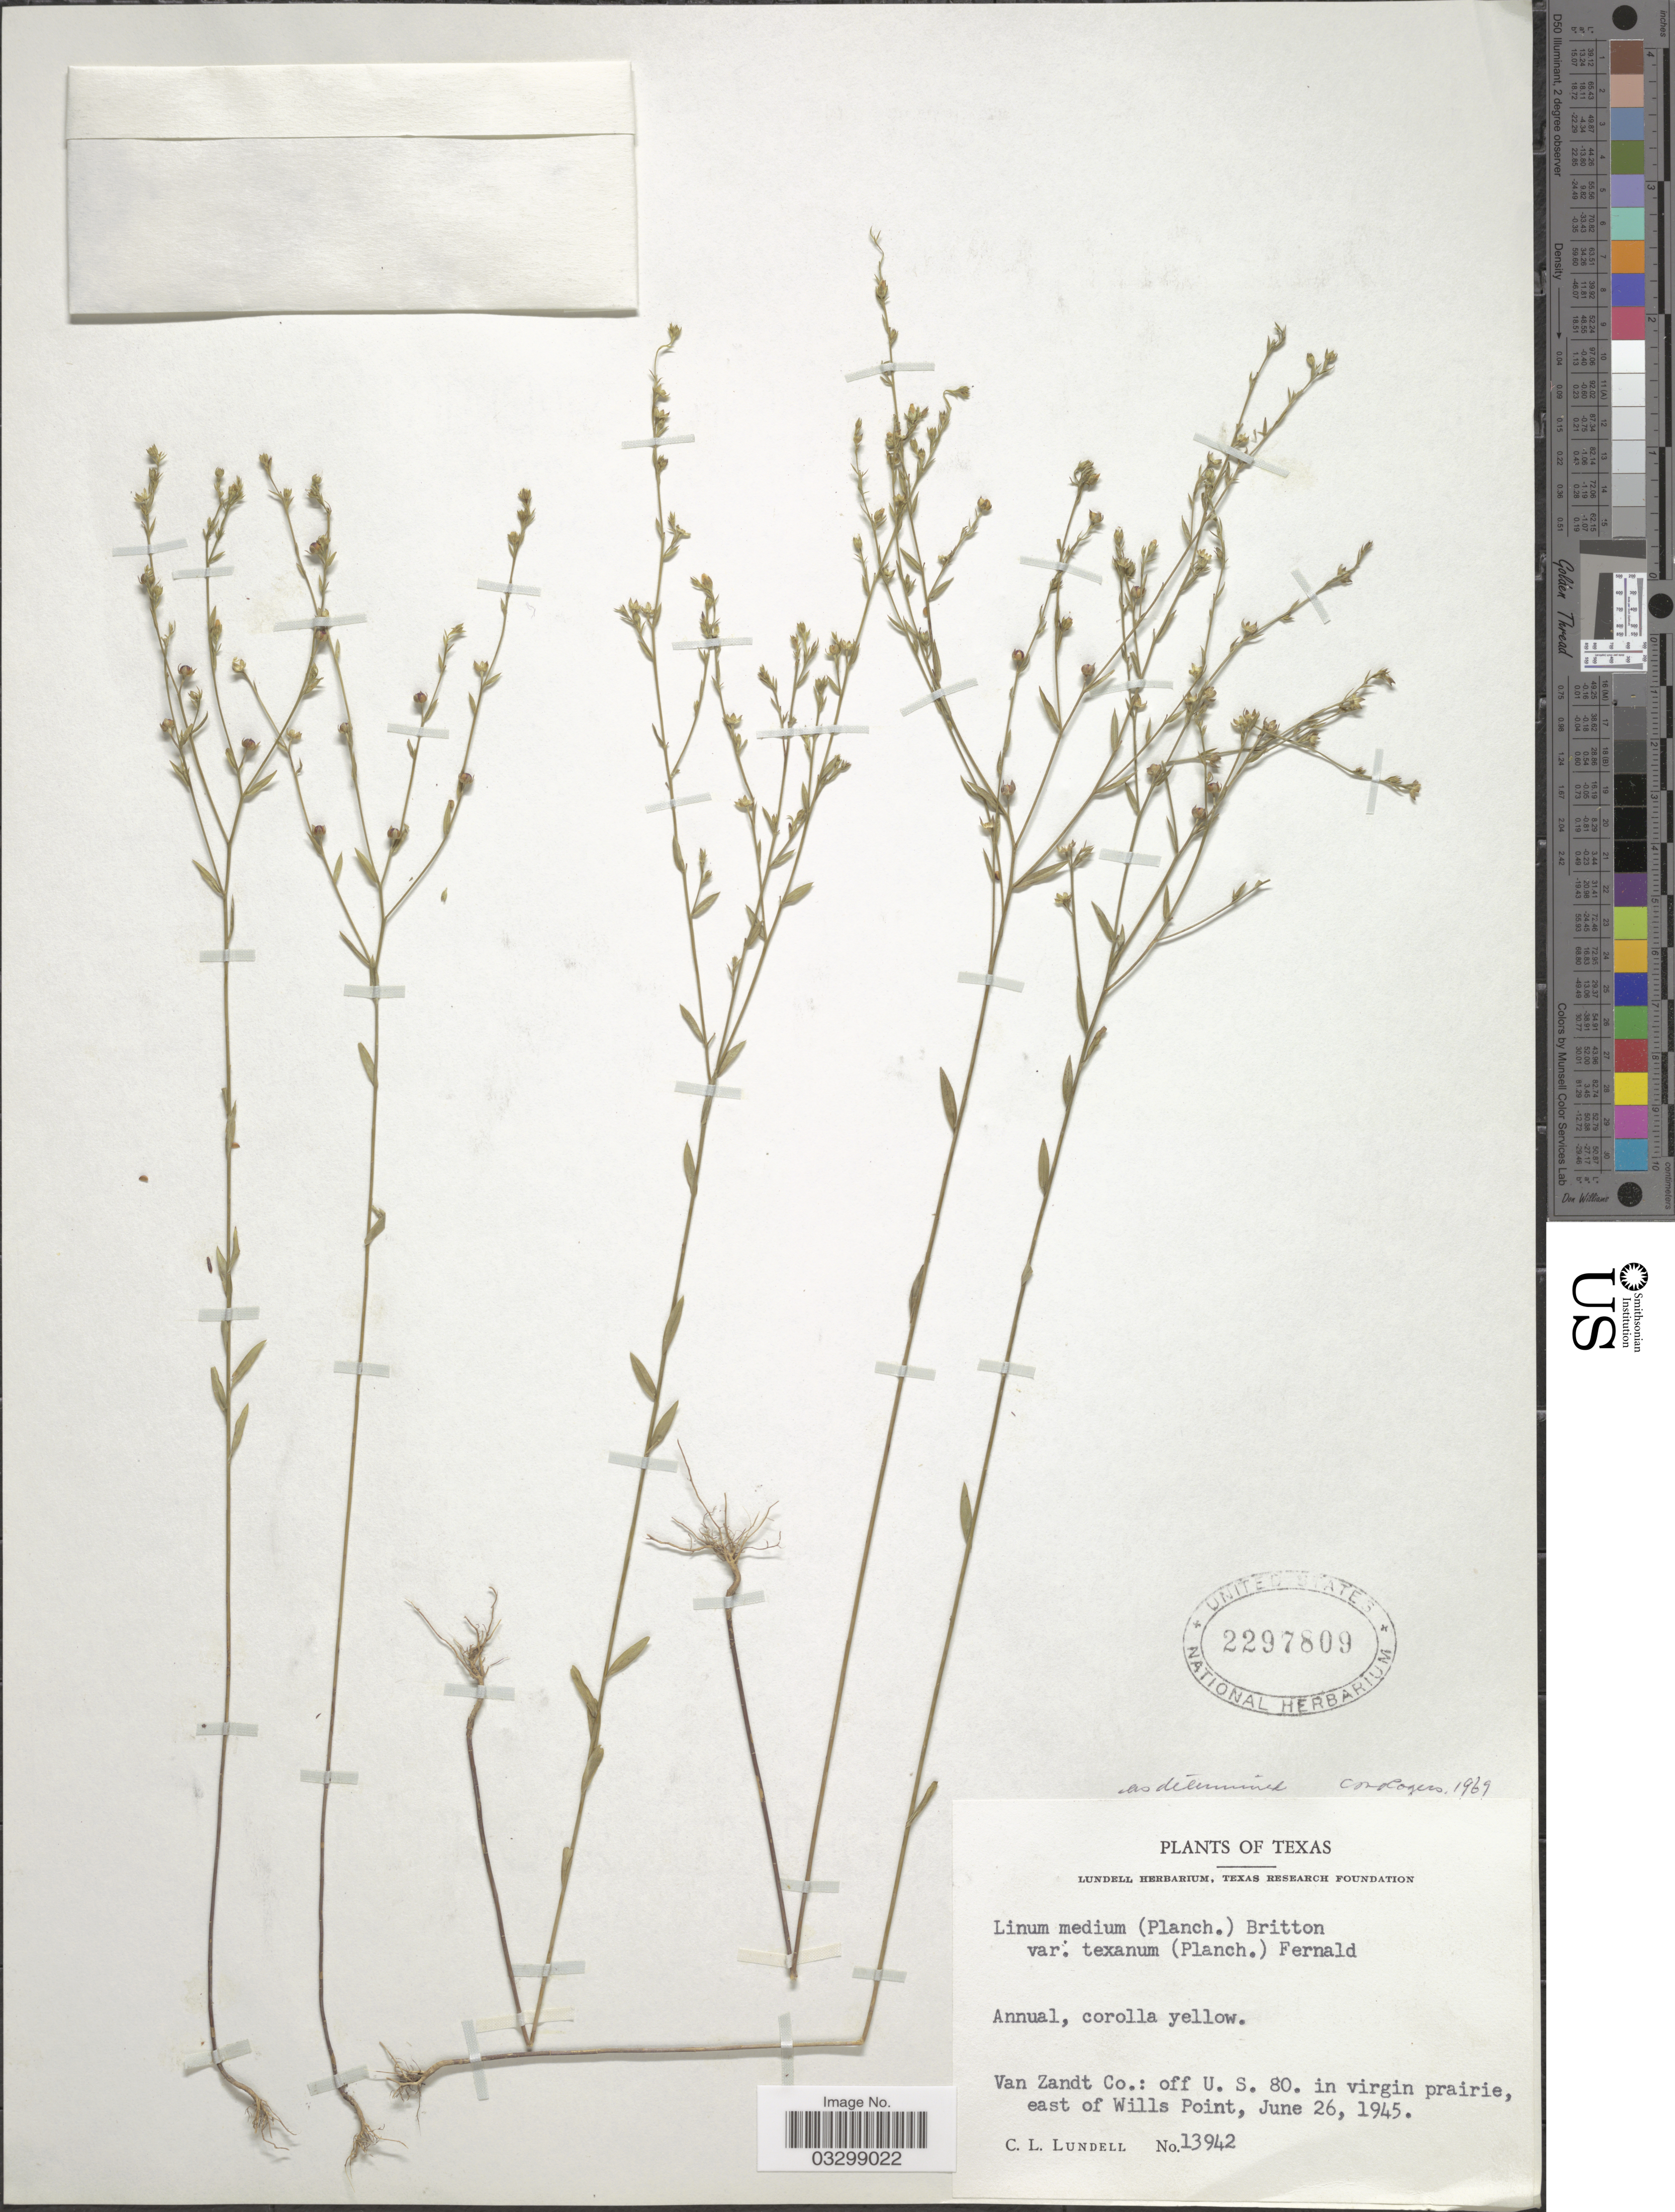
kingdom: Plantae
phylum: Tracheophyta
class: Magnoliopsida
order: Malpighiales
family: Linaceae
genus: Linum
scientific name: Linum medium var. texanum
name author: (Planch.) Fernald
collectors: C. L. Lundell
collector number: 13942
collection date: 1945-06-26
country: United States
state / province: Texas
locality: Van Zandt Co.: off U. S. 80. in virgin prairie, east of Wills Point.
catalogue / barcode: US 2297809